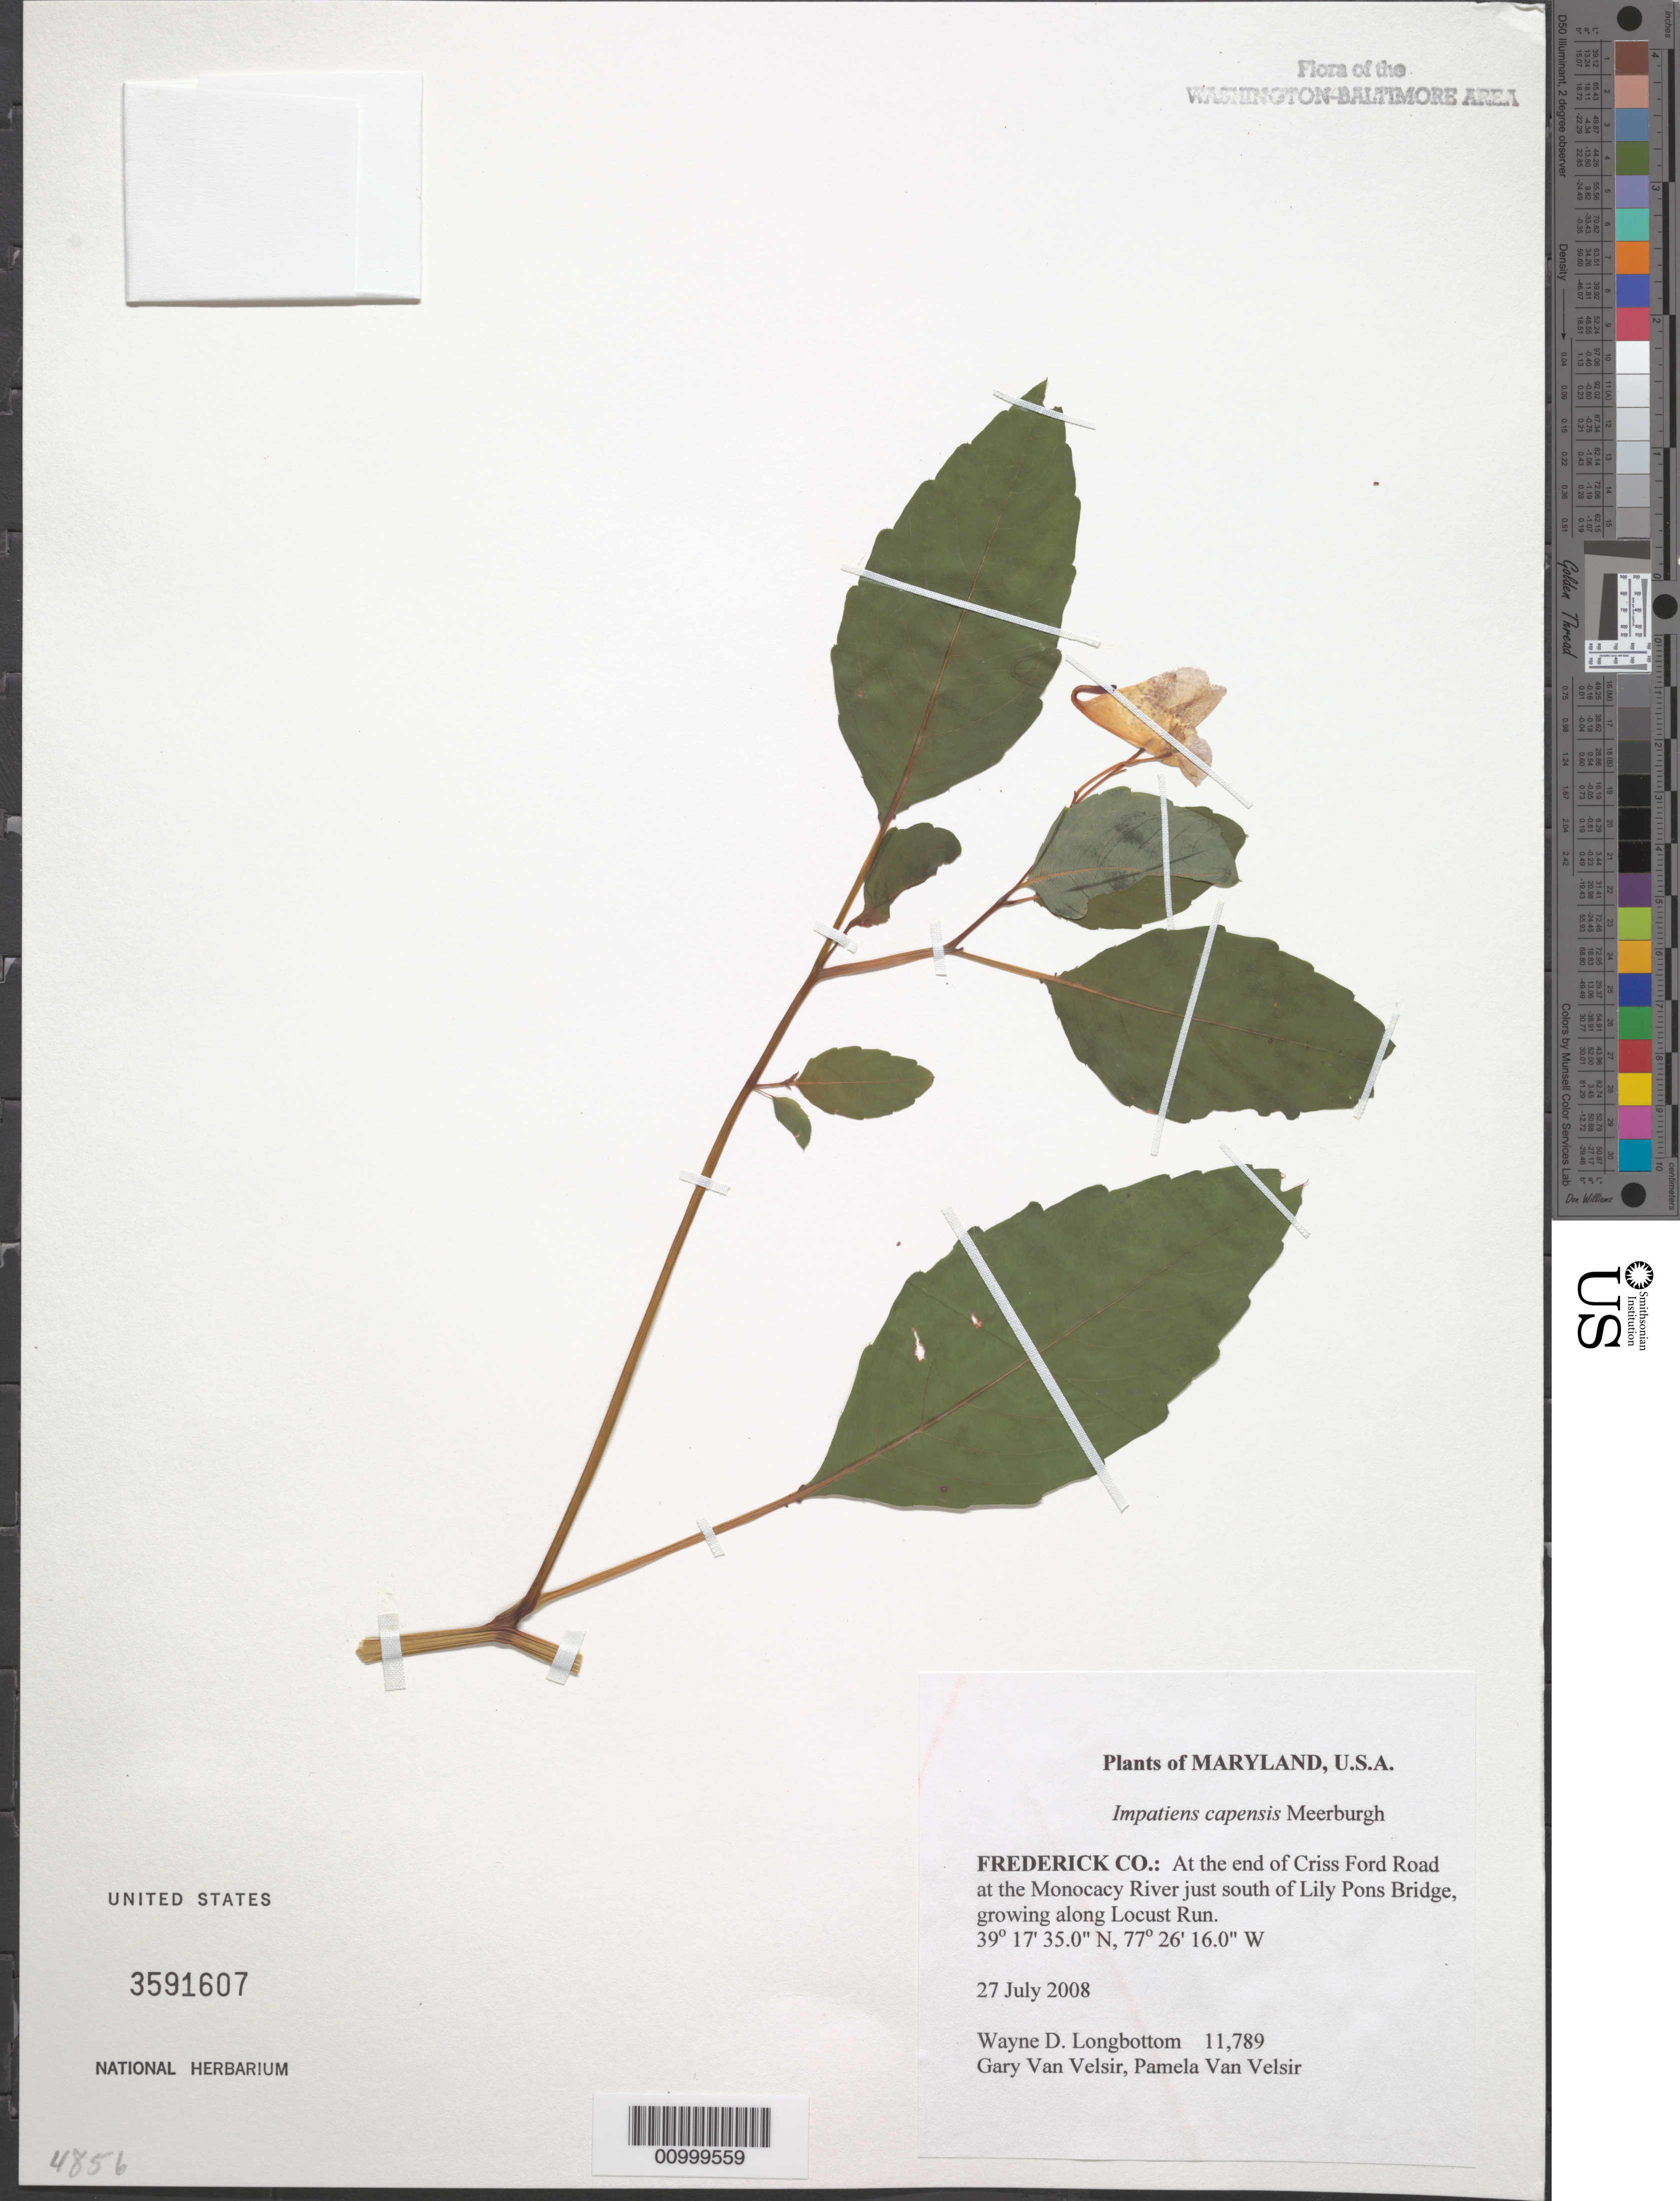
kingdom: Plantae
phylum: Tracheophyta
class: Magnoliopsida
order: Ericales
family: Balsaminaceae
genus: Impatiens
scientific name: Impatiens capensis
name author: Meerb.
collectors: W. D. Longbottom, G. Van Velsir & P. Van Velsir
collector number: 11789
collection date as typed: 27 July 2008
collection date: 2008-07-27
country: United States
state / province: Maryland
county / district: Frederick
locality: At the end of Criss Ford Road at the Monocacy River just south of Lily Pons Bridge, along Locust Run.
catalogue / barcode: US 3591607